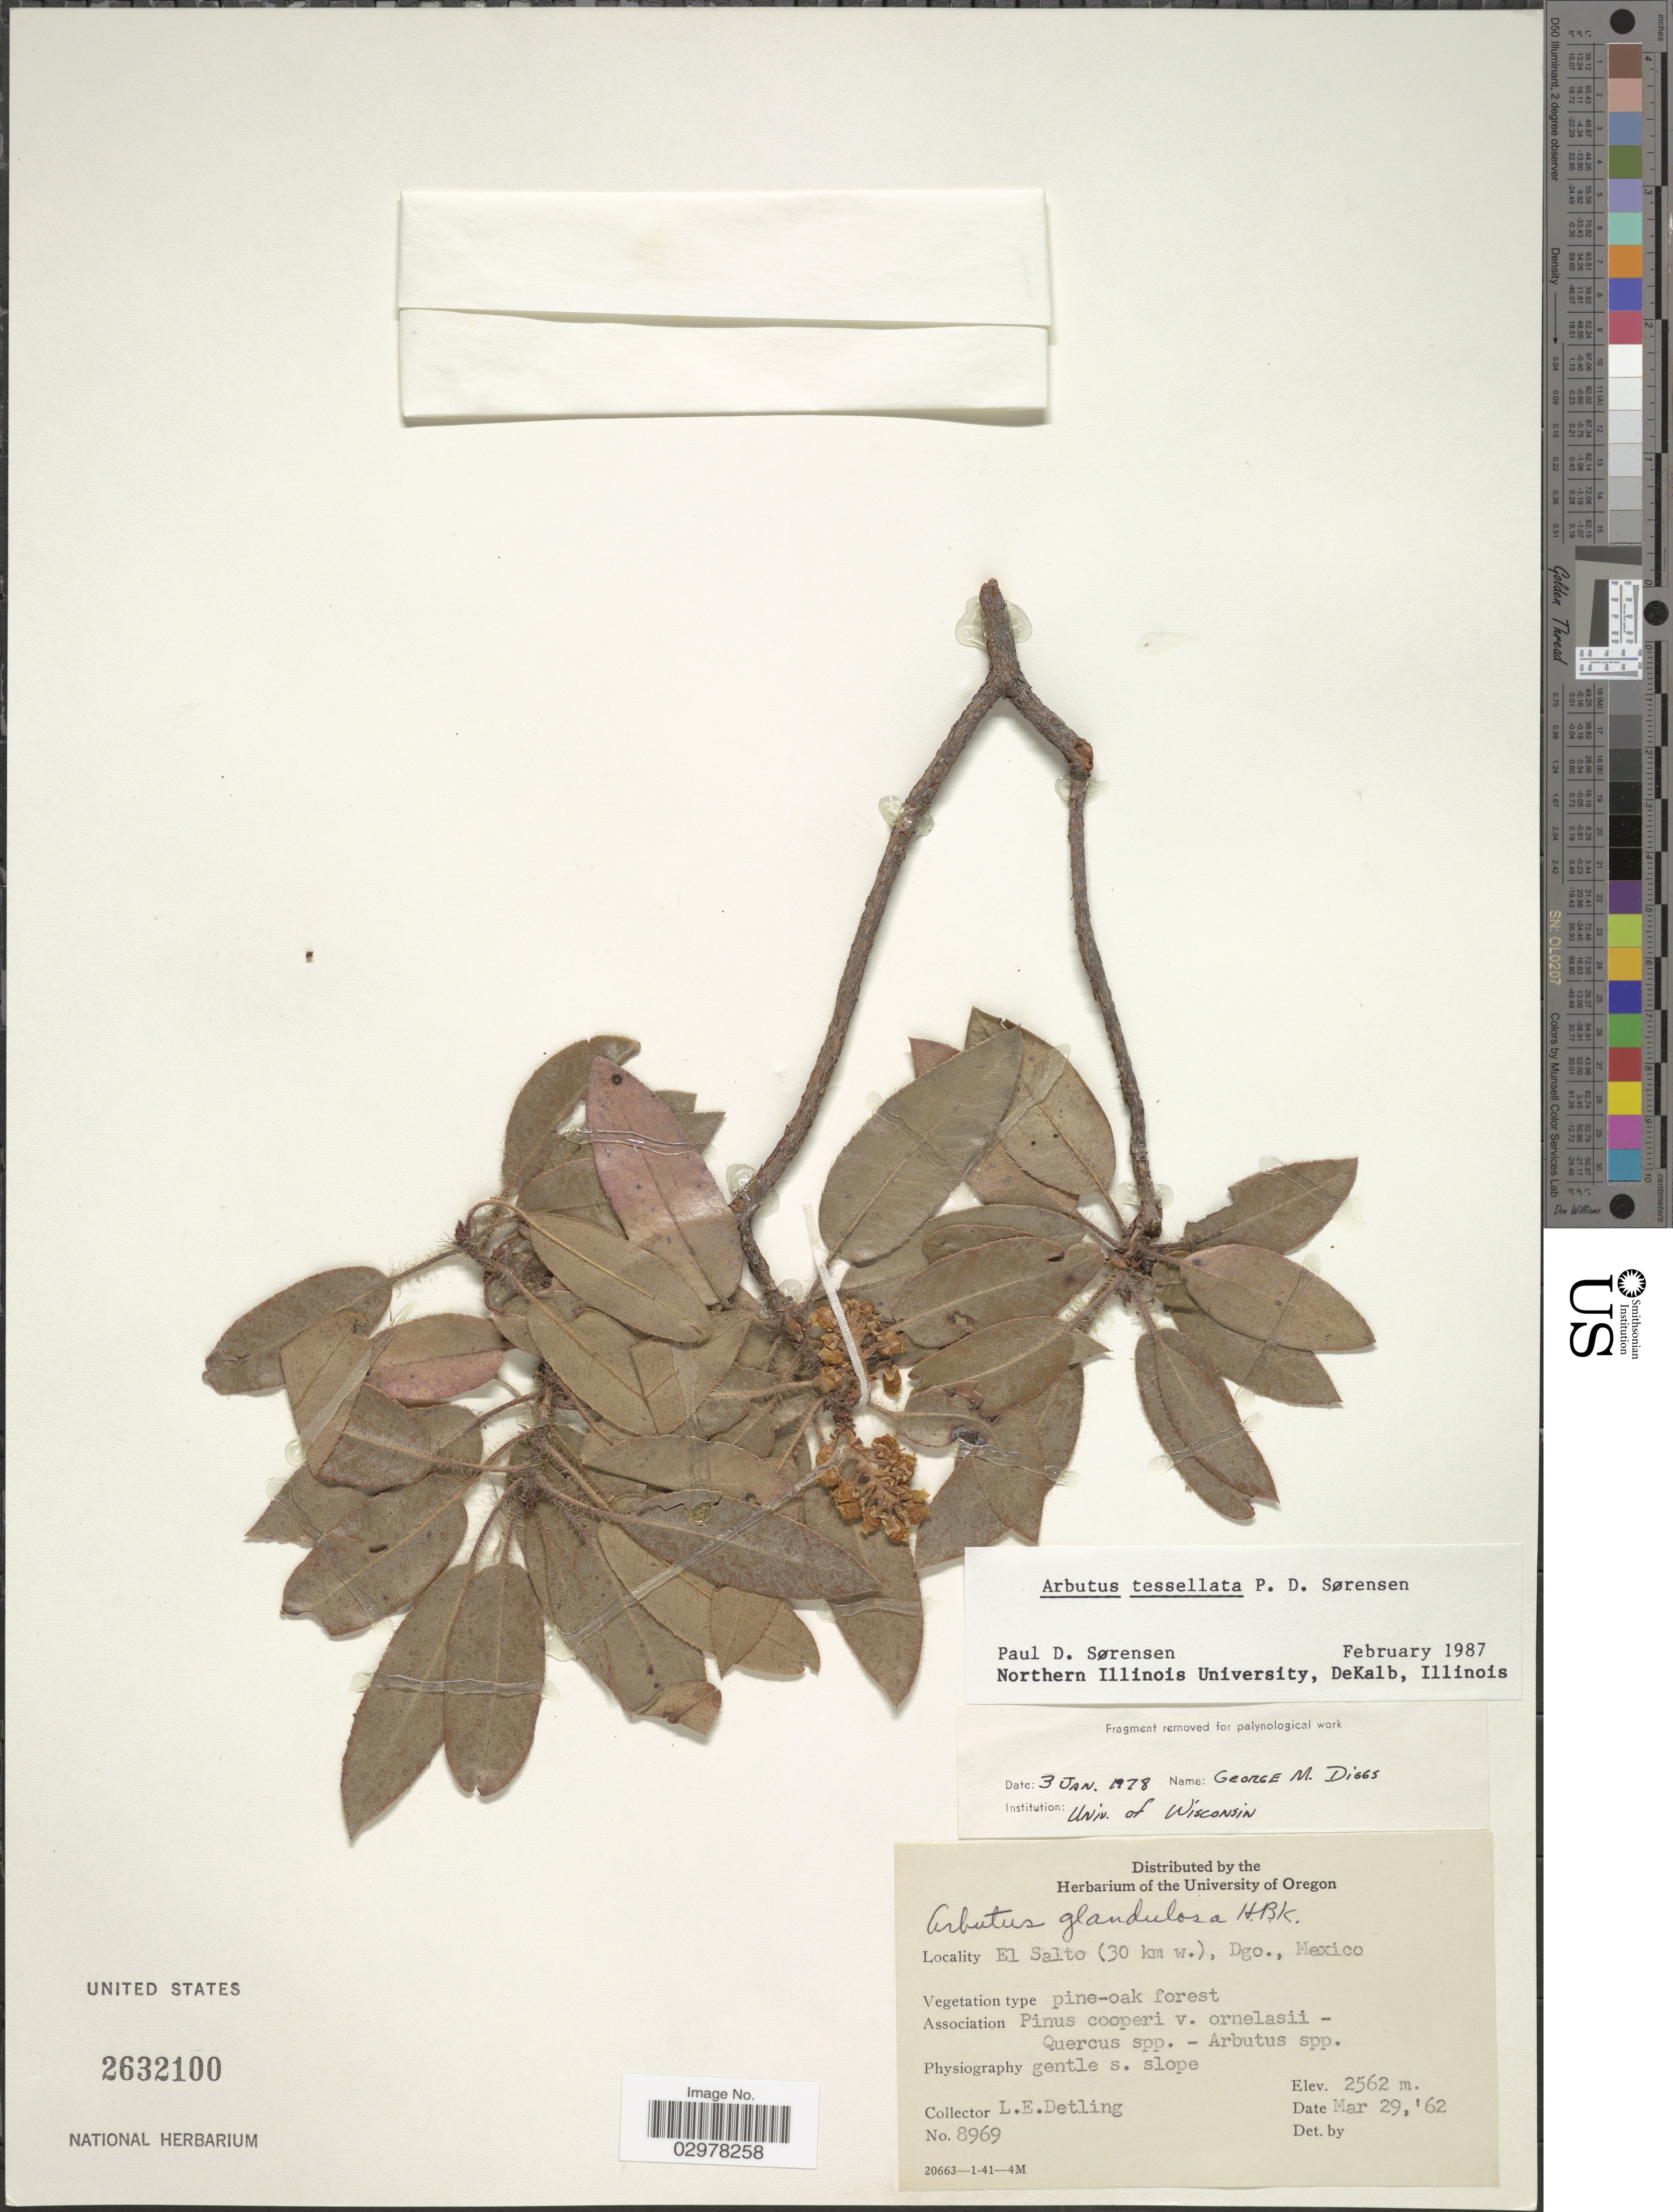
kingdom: Plantae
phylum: Tracheophyta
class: Magnoliopsida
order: Ericales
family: Ericaceae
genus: Arbutus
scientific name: Arbutus tessellata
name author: P.D. Sørensen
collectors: L. E. Detling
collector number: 8969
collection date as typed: Transcribed d/m/y: 29/3/62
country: Mexico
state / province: Durango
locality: El Salto (30 km w.).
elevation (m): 2562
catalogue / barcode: US 2632100